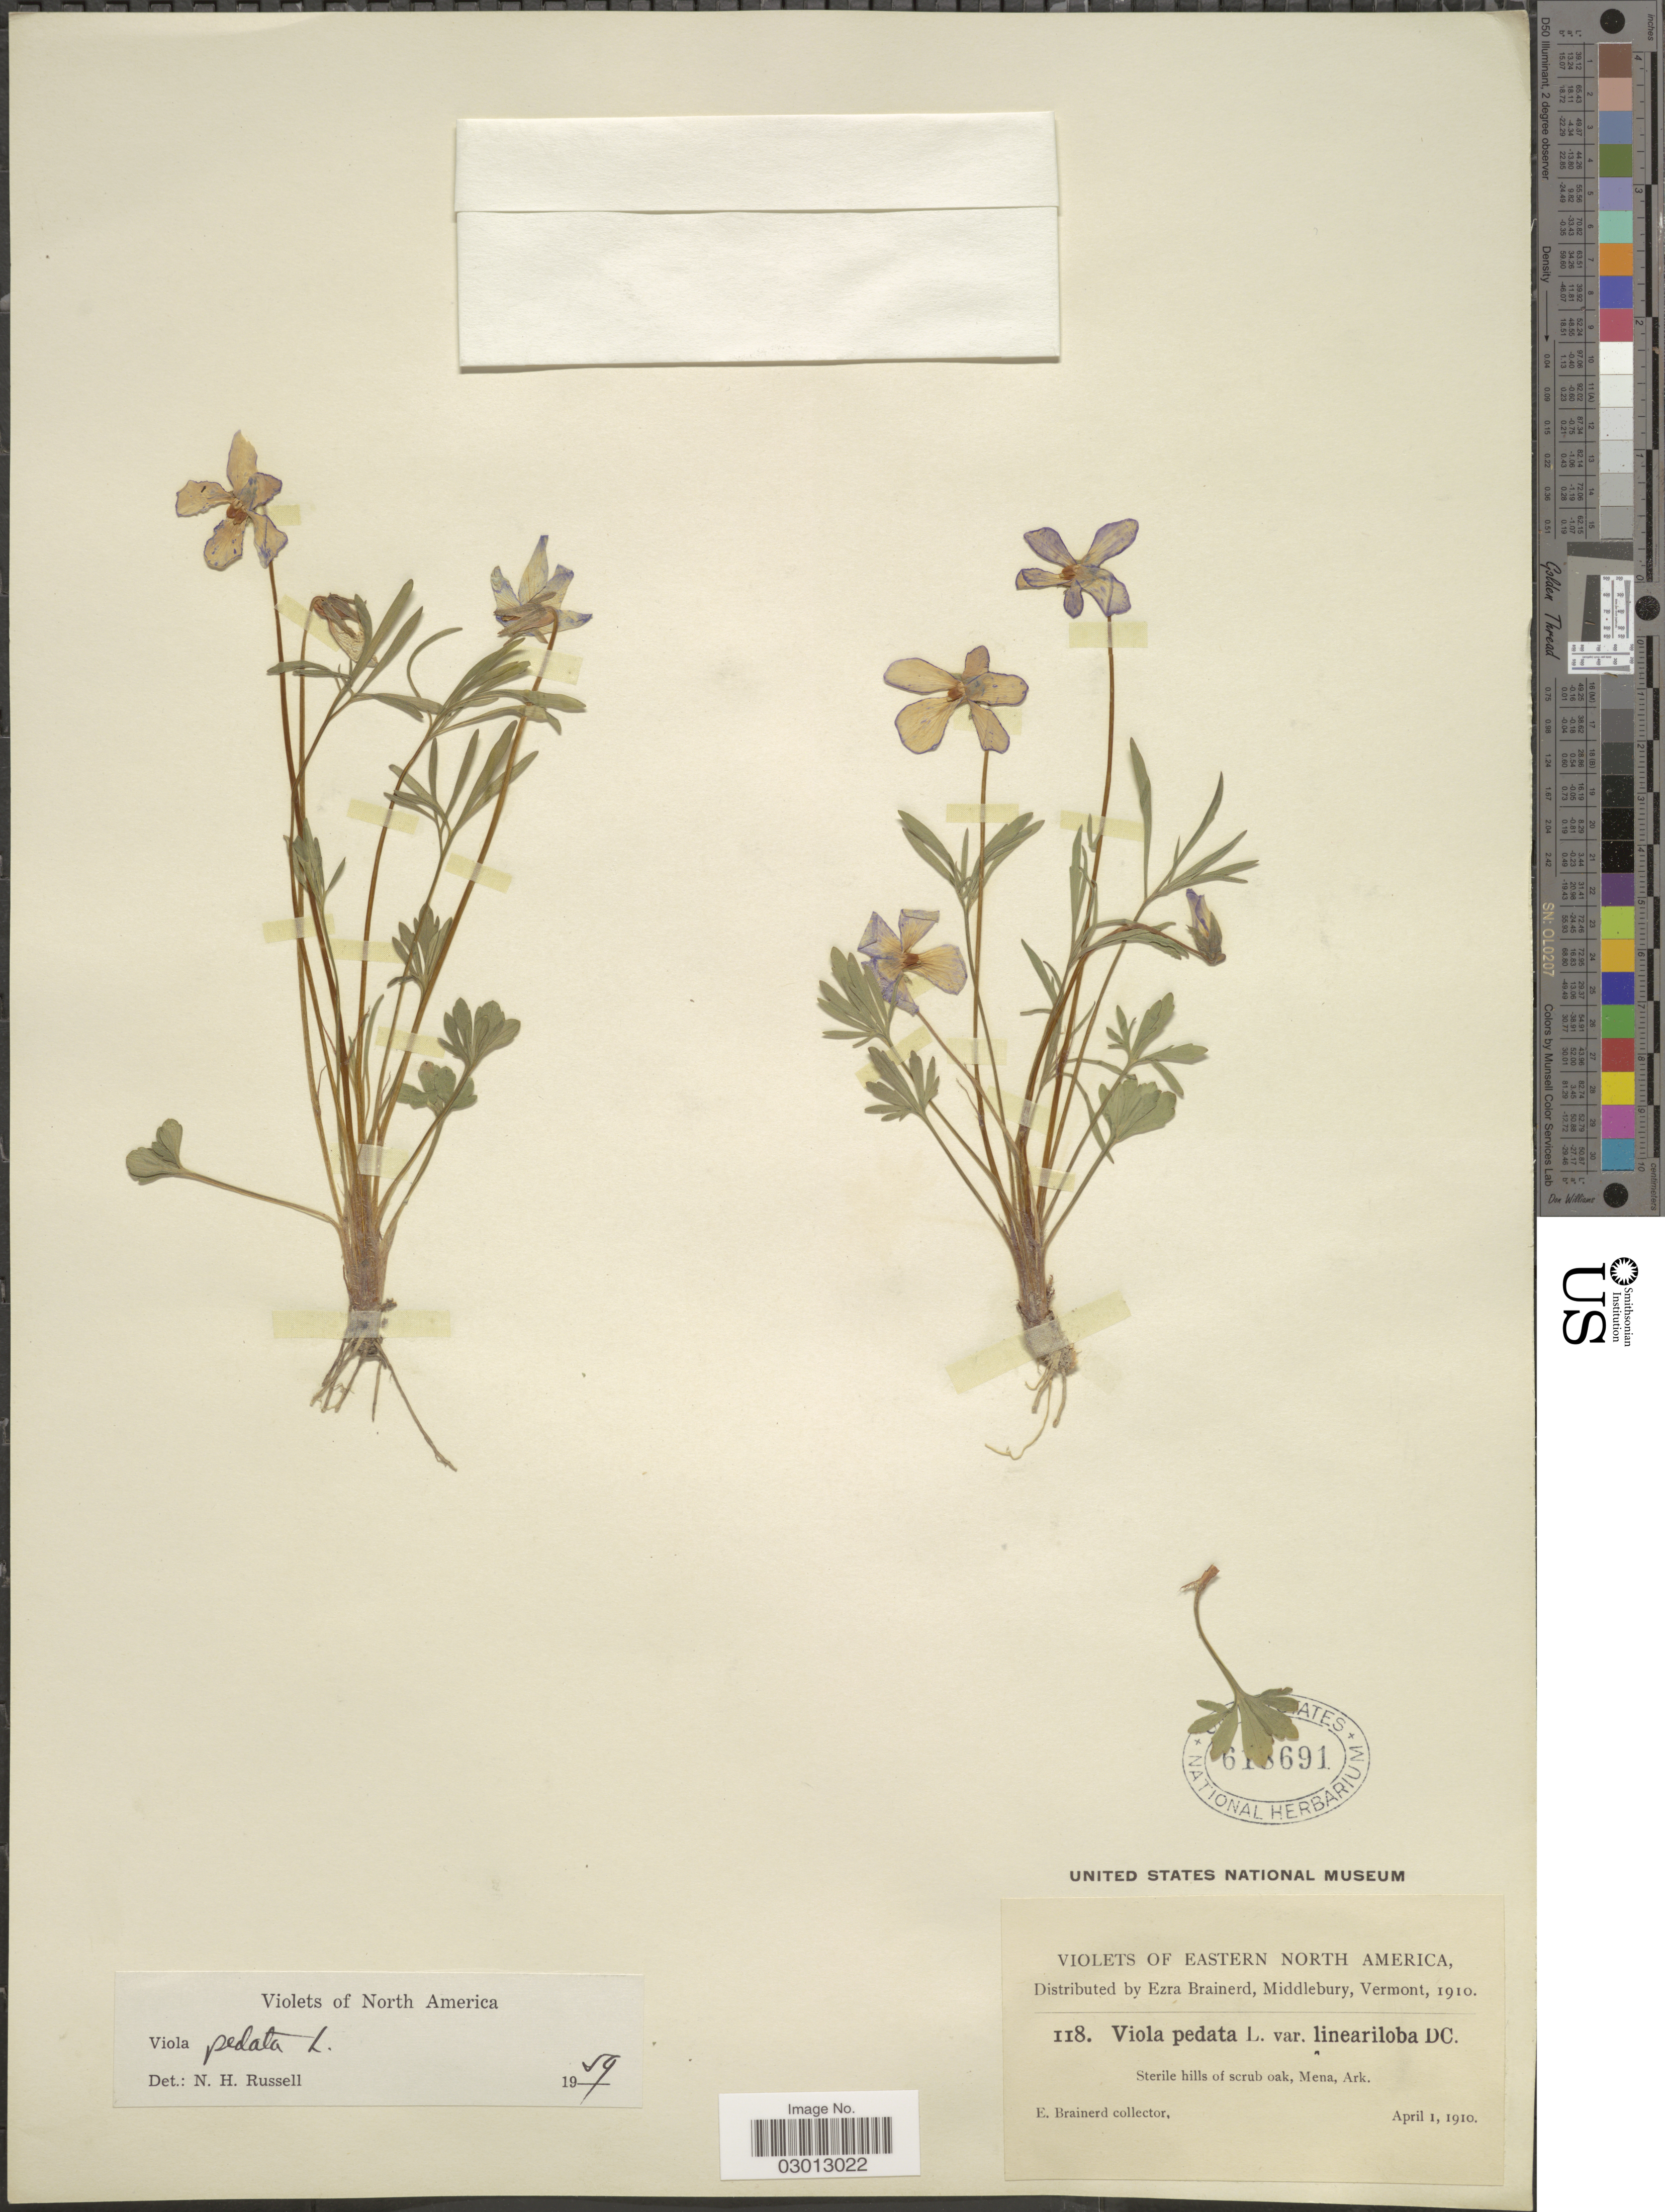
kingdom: Plantae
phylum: Tracheophyta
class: Magnoliopsida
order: Malpighiales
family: Violaceae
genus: Viola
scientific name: Viola pedata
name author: L.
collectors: E. Brainerd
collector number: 118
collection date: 1910-04-01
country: United States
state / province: Arkansas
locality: Sterile hills of scrub oak, Mena, Ark.